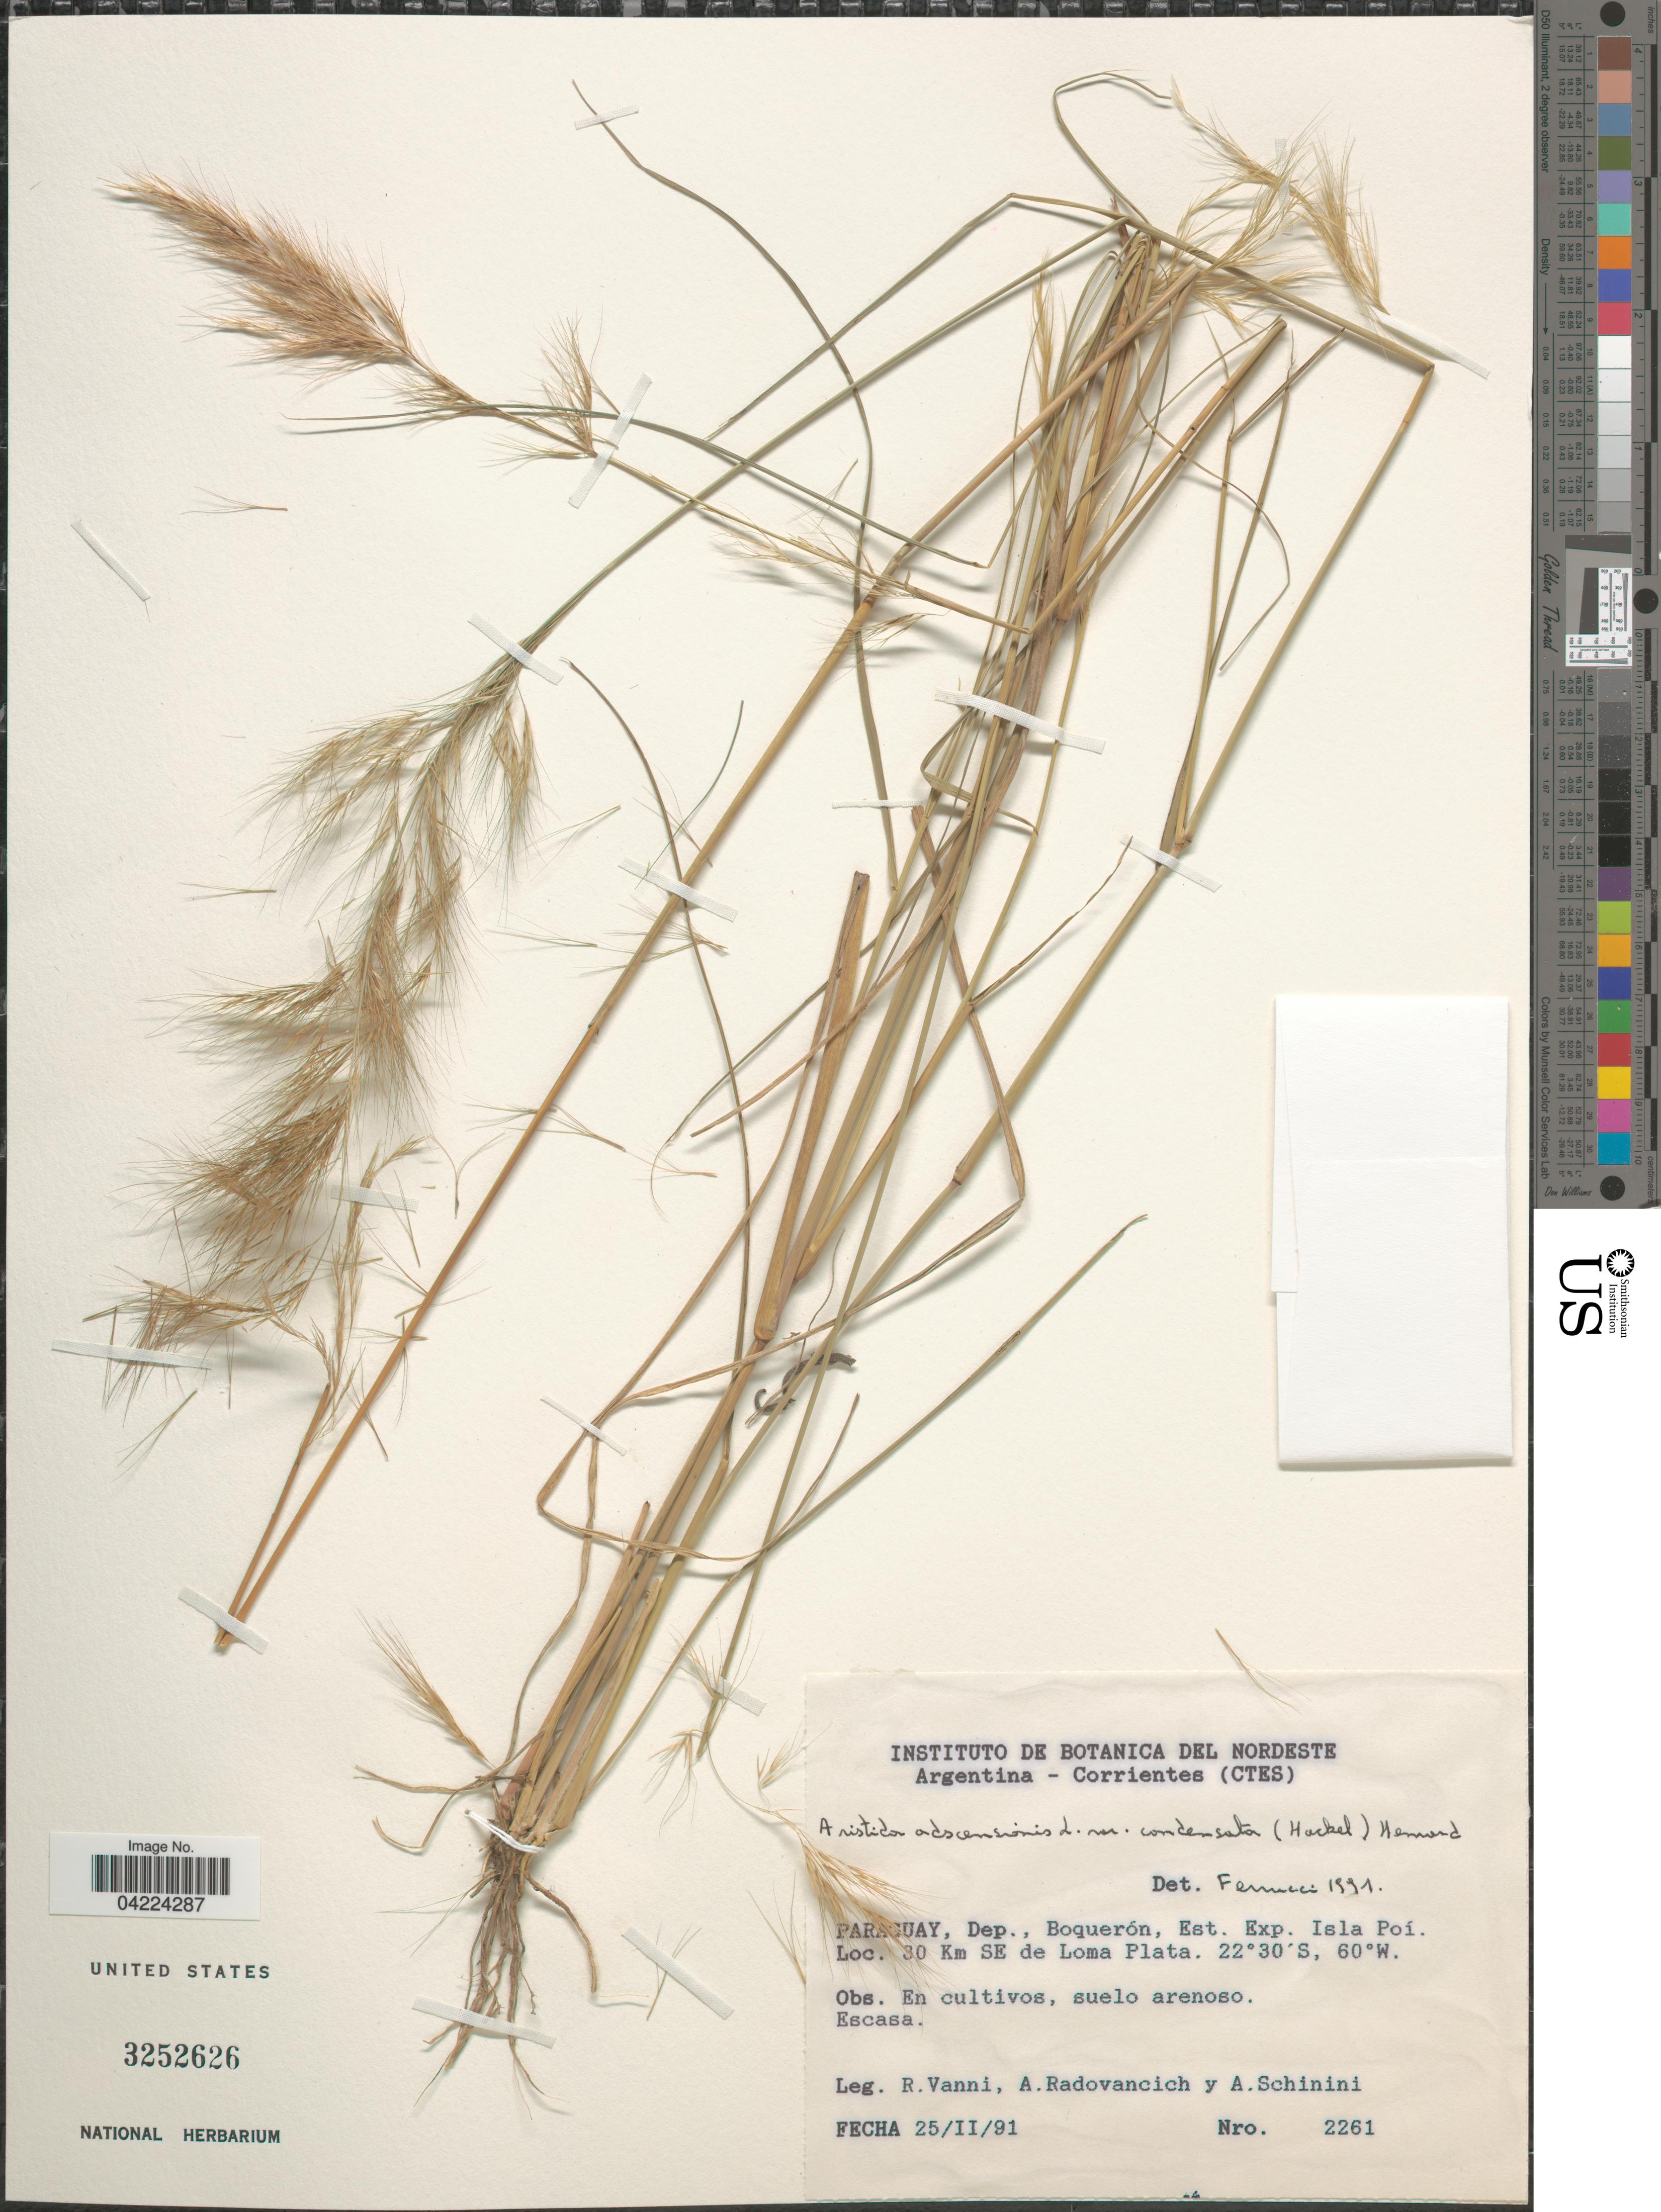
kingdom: Plantae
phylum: Tracheophyta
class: Liliopsida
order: Poales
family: Poaceae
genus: Aristida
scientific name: Aristida adscensionis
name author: L.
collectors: R. Vanni, A. Radovancich & A. Schinini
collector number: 2261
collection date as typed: Transcribed d/m/y: 25/2/91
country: Paraguay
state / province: Boqueron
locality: Dep. Boquerón, Est. Exp. Isla Poí. 30 Km SE de Loma Plata.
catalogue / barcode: US 3252626